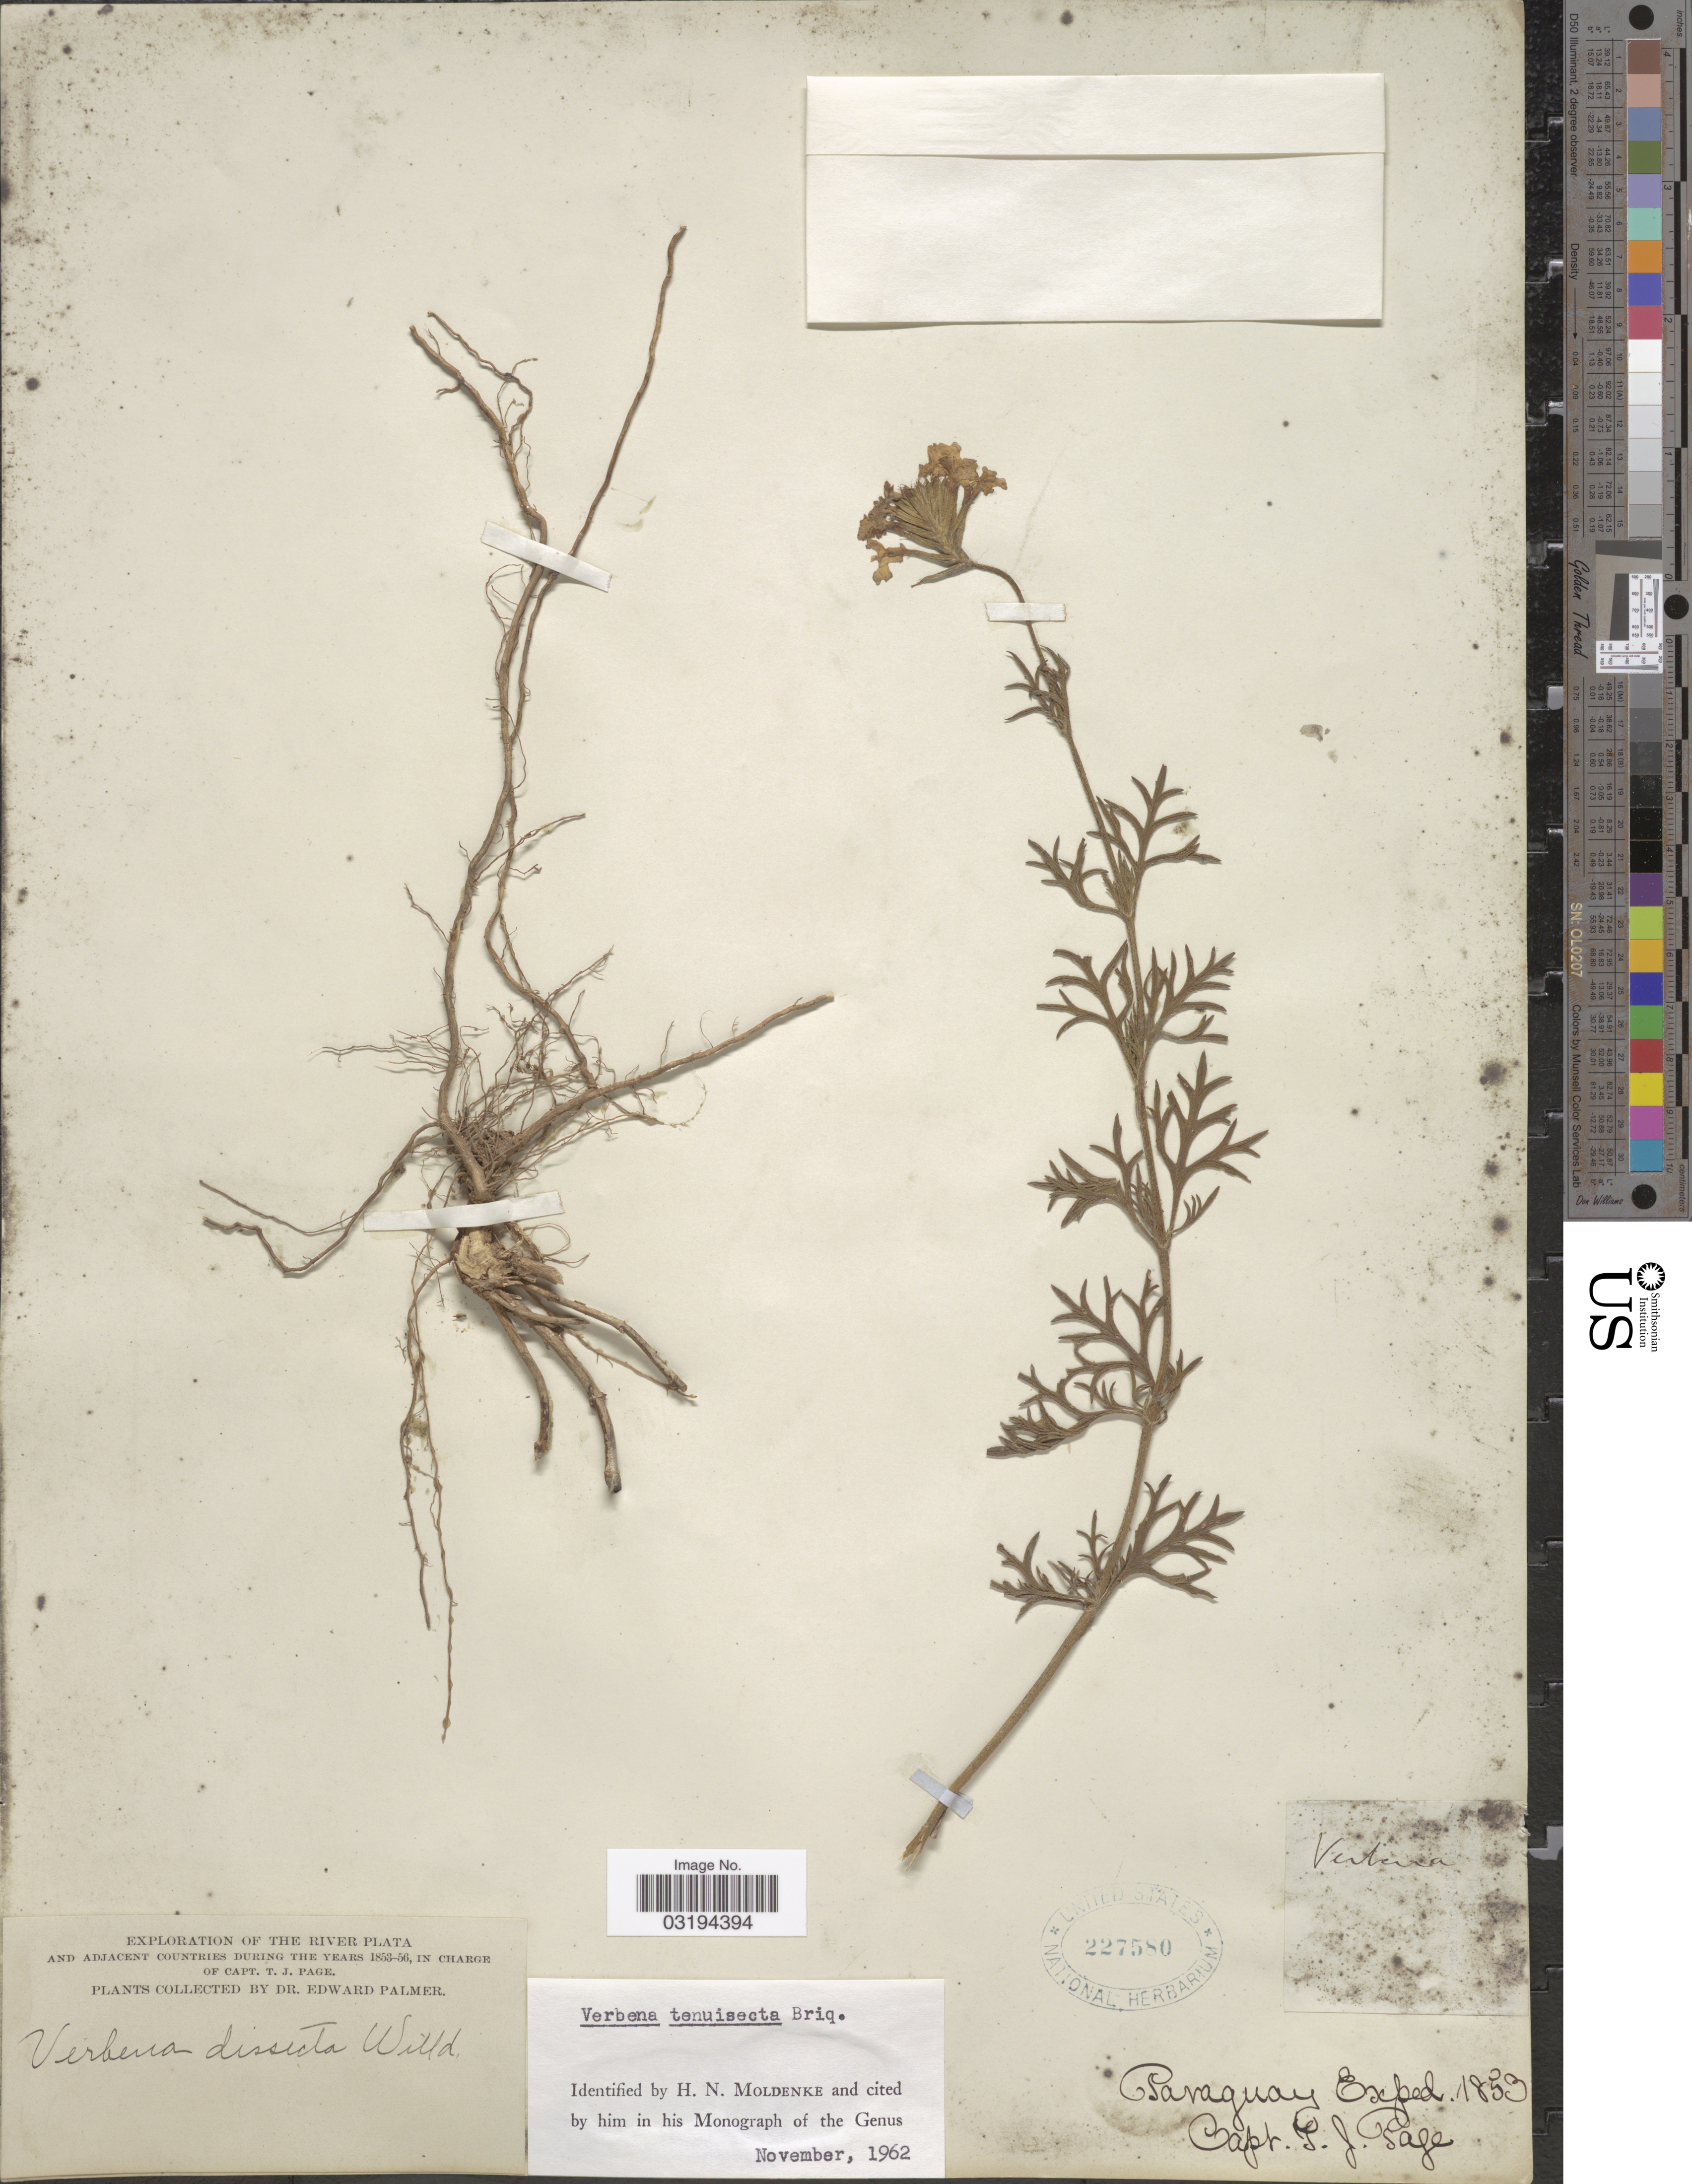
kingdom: Plantae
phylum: Tracheophyta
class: Magnoliopsida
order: Lamiales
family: Verbenaceae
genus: Verbena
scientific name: Verbena tenuisecta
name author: Briq.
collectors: E. Palmer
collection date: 1853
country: Paraguay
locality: The River Plata and adjacent countries.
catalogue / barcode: US 227580